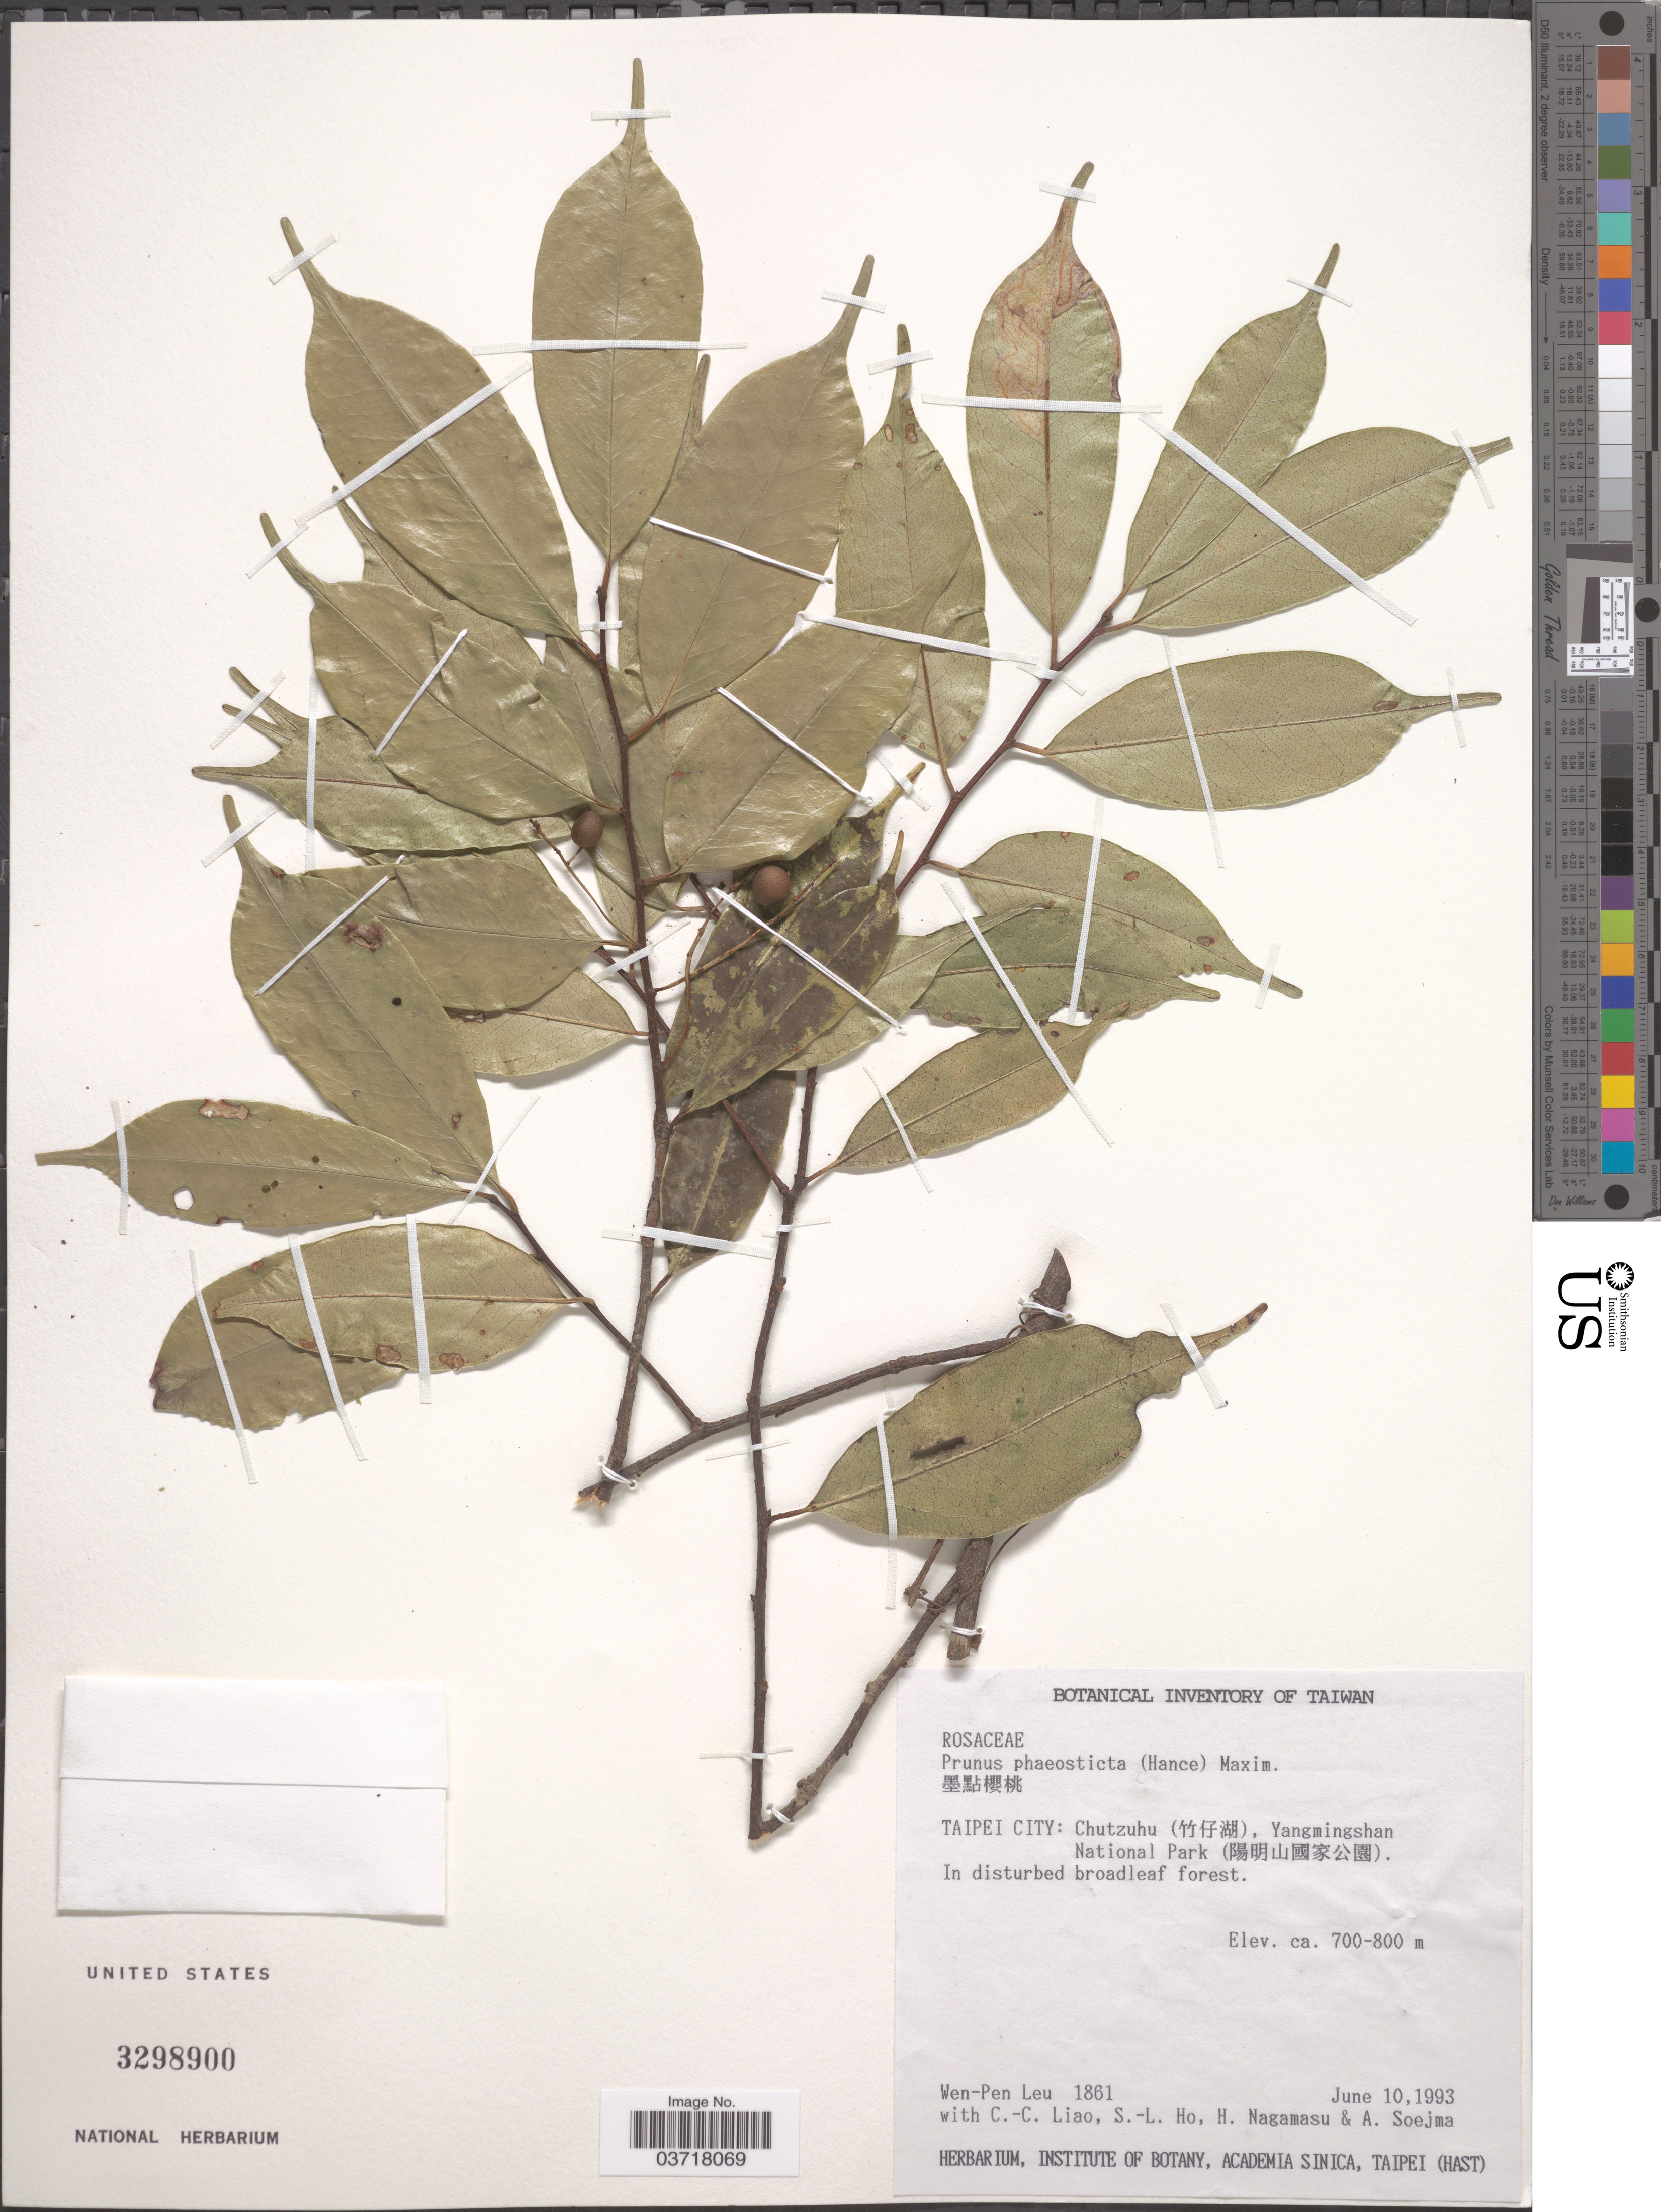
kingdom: Plantae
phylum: Tracheophyta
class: Magnoliopsida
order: Rosales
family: Rosaceae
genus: Prunus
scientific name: Prunus phaeosticta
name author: (Hance) Maxim.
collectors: W. Leu, C. Liao, S. Ho & H. Nagamasu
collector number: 1861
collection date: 1993-06-10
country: Taiwan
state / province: Taipei City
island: Taiwan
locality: Taipei City: Chutzuhu (X), Yangmingshan National Park (X).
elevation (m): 700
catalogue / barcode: US 3298900